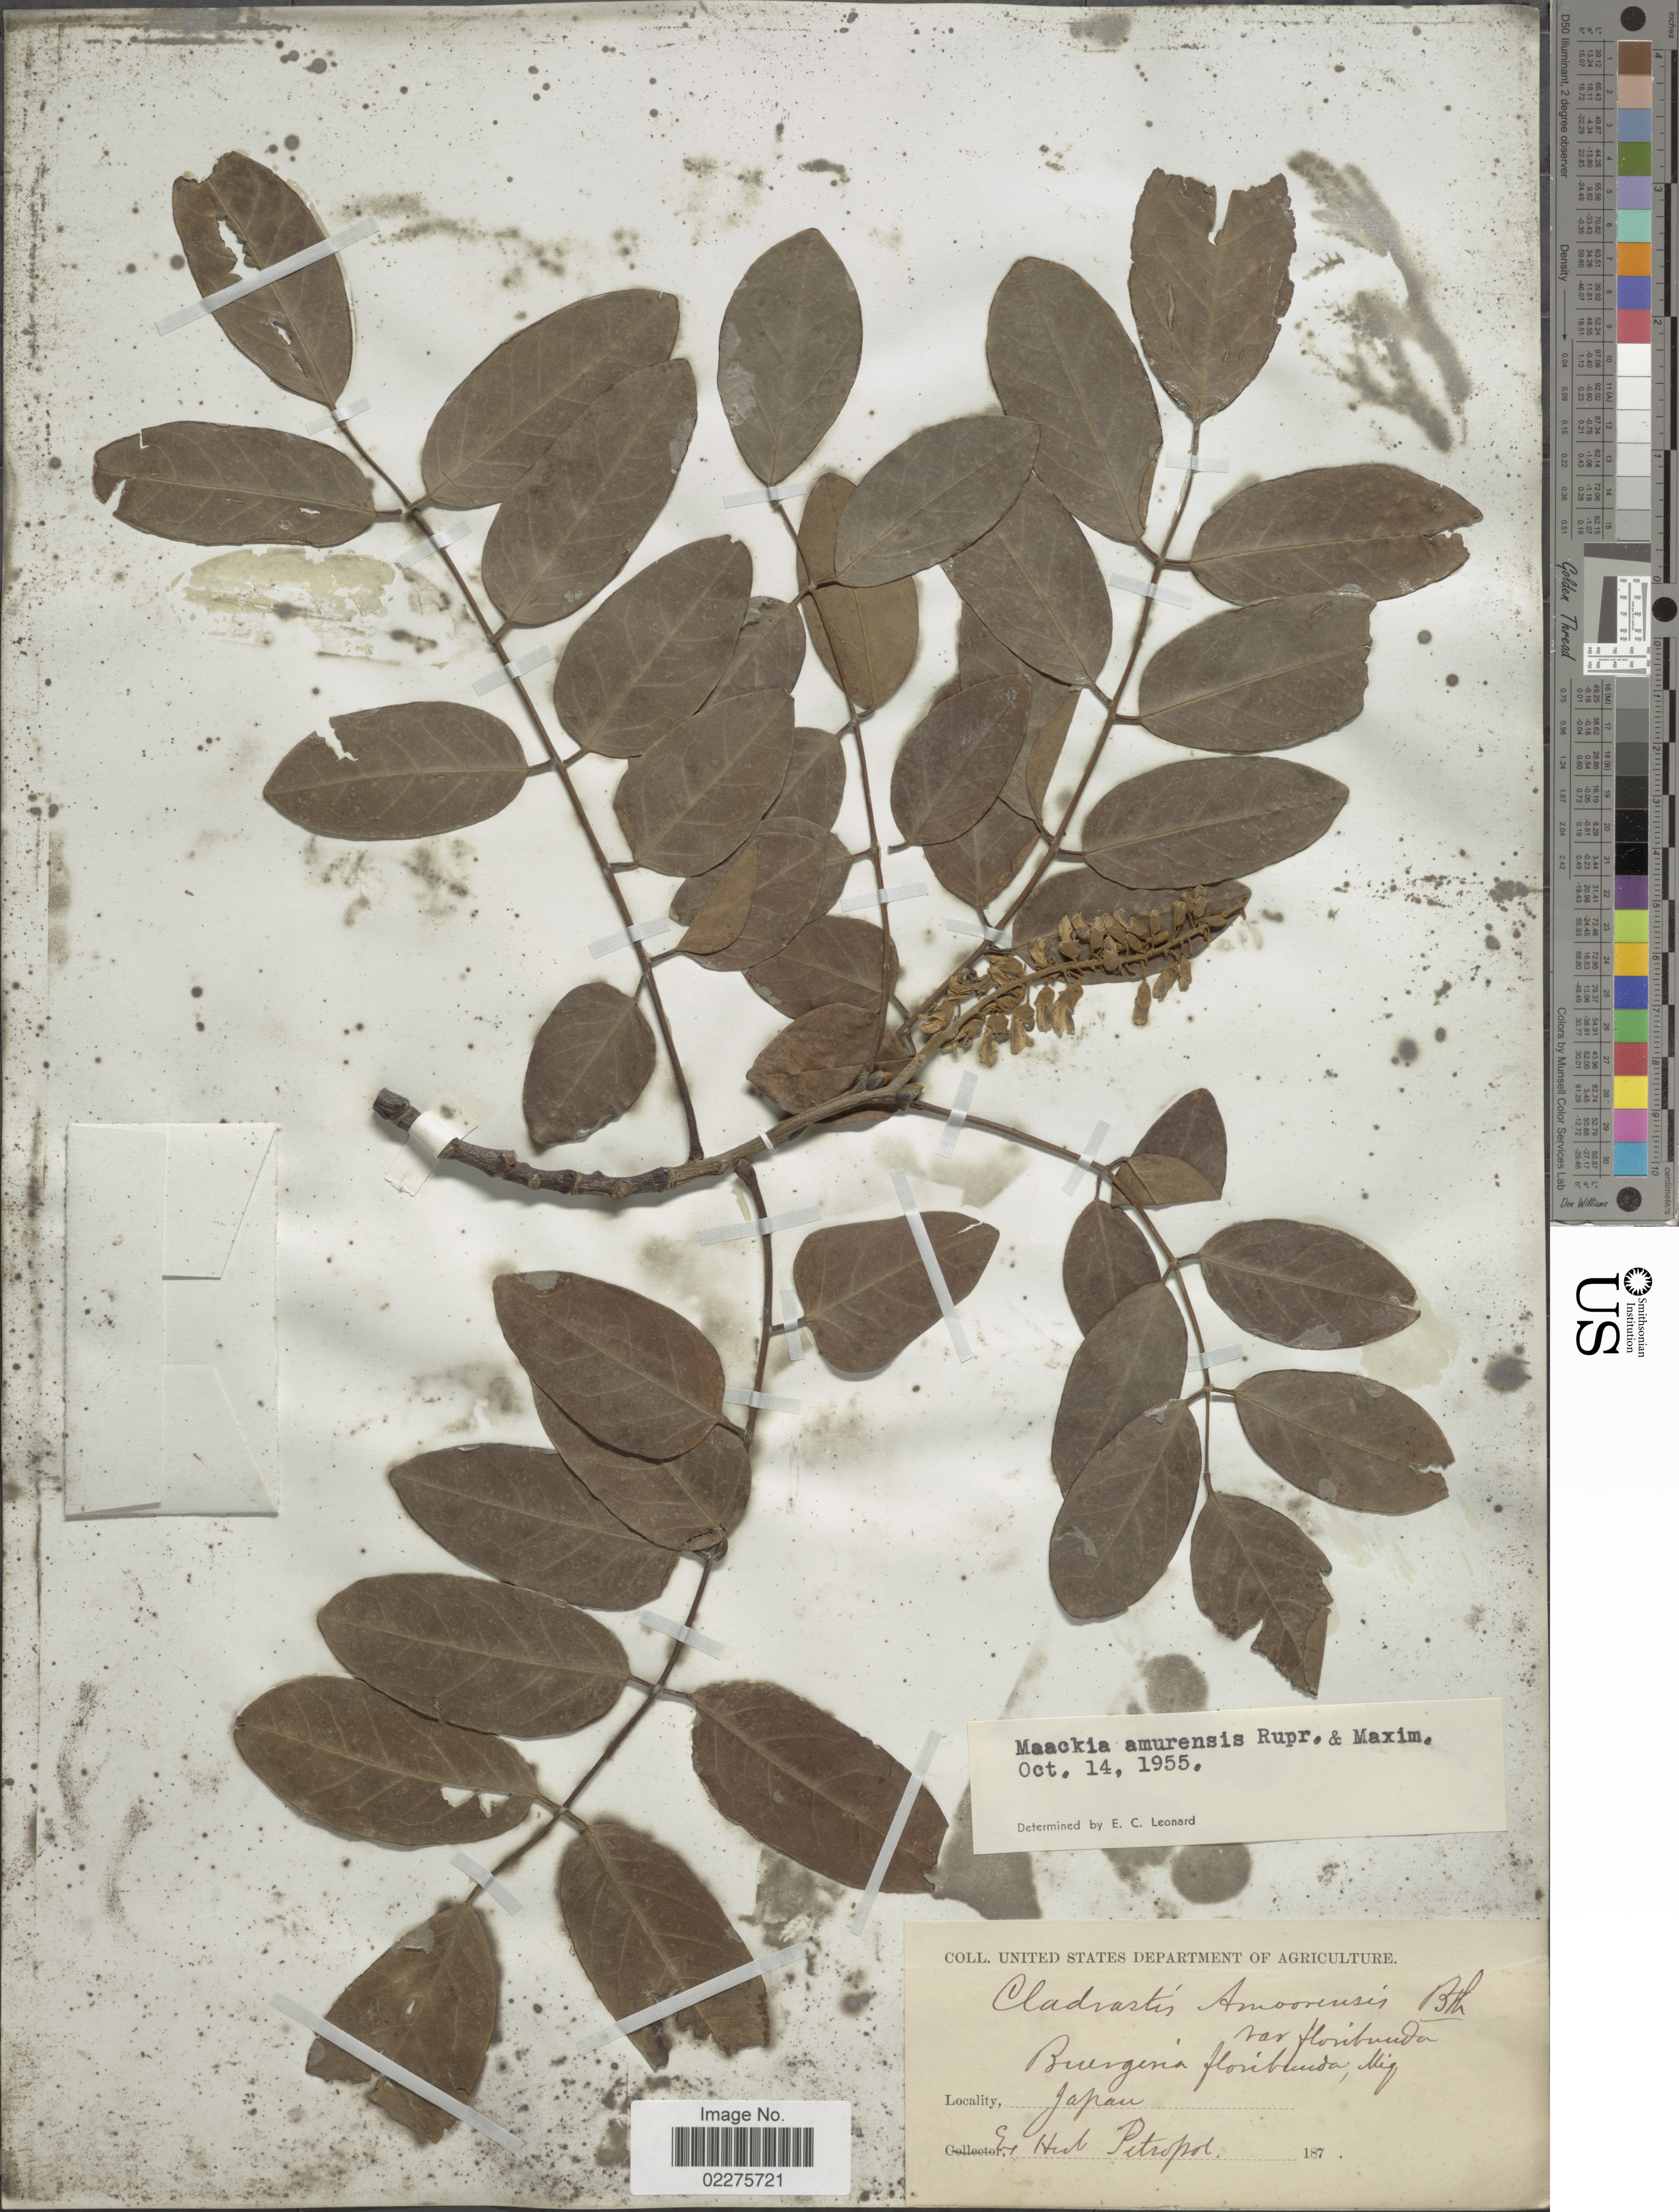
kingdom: Plantae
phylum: Tracheophyta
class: Magnoliopsida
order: Fabales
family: Fabaceae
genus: Maackia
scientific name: Maackia amurensis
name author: Rupr.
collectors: United States Department of Agriculture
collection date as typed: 187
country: Japan